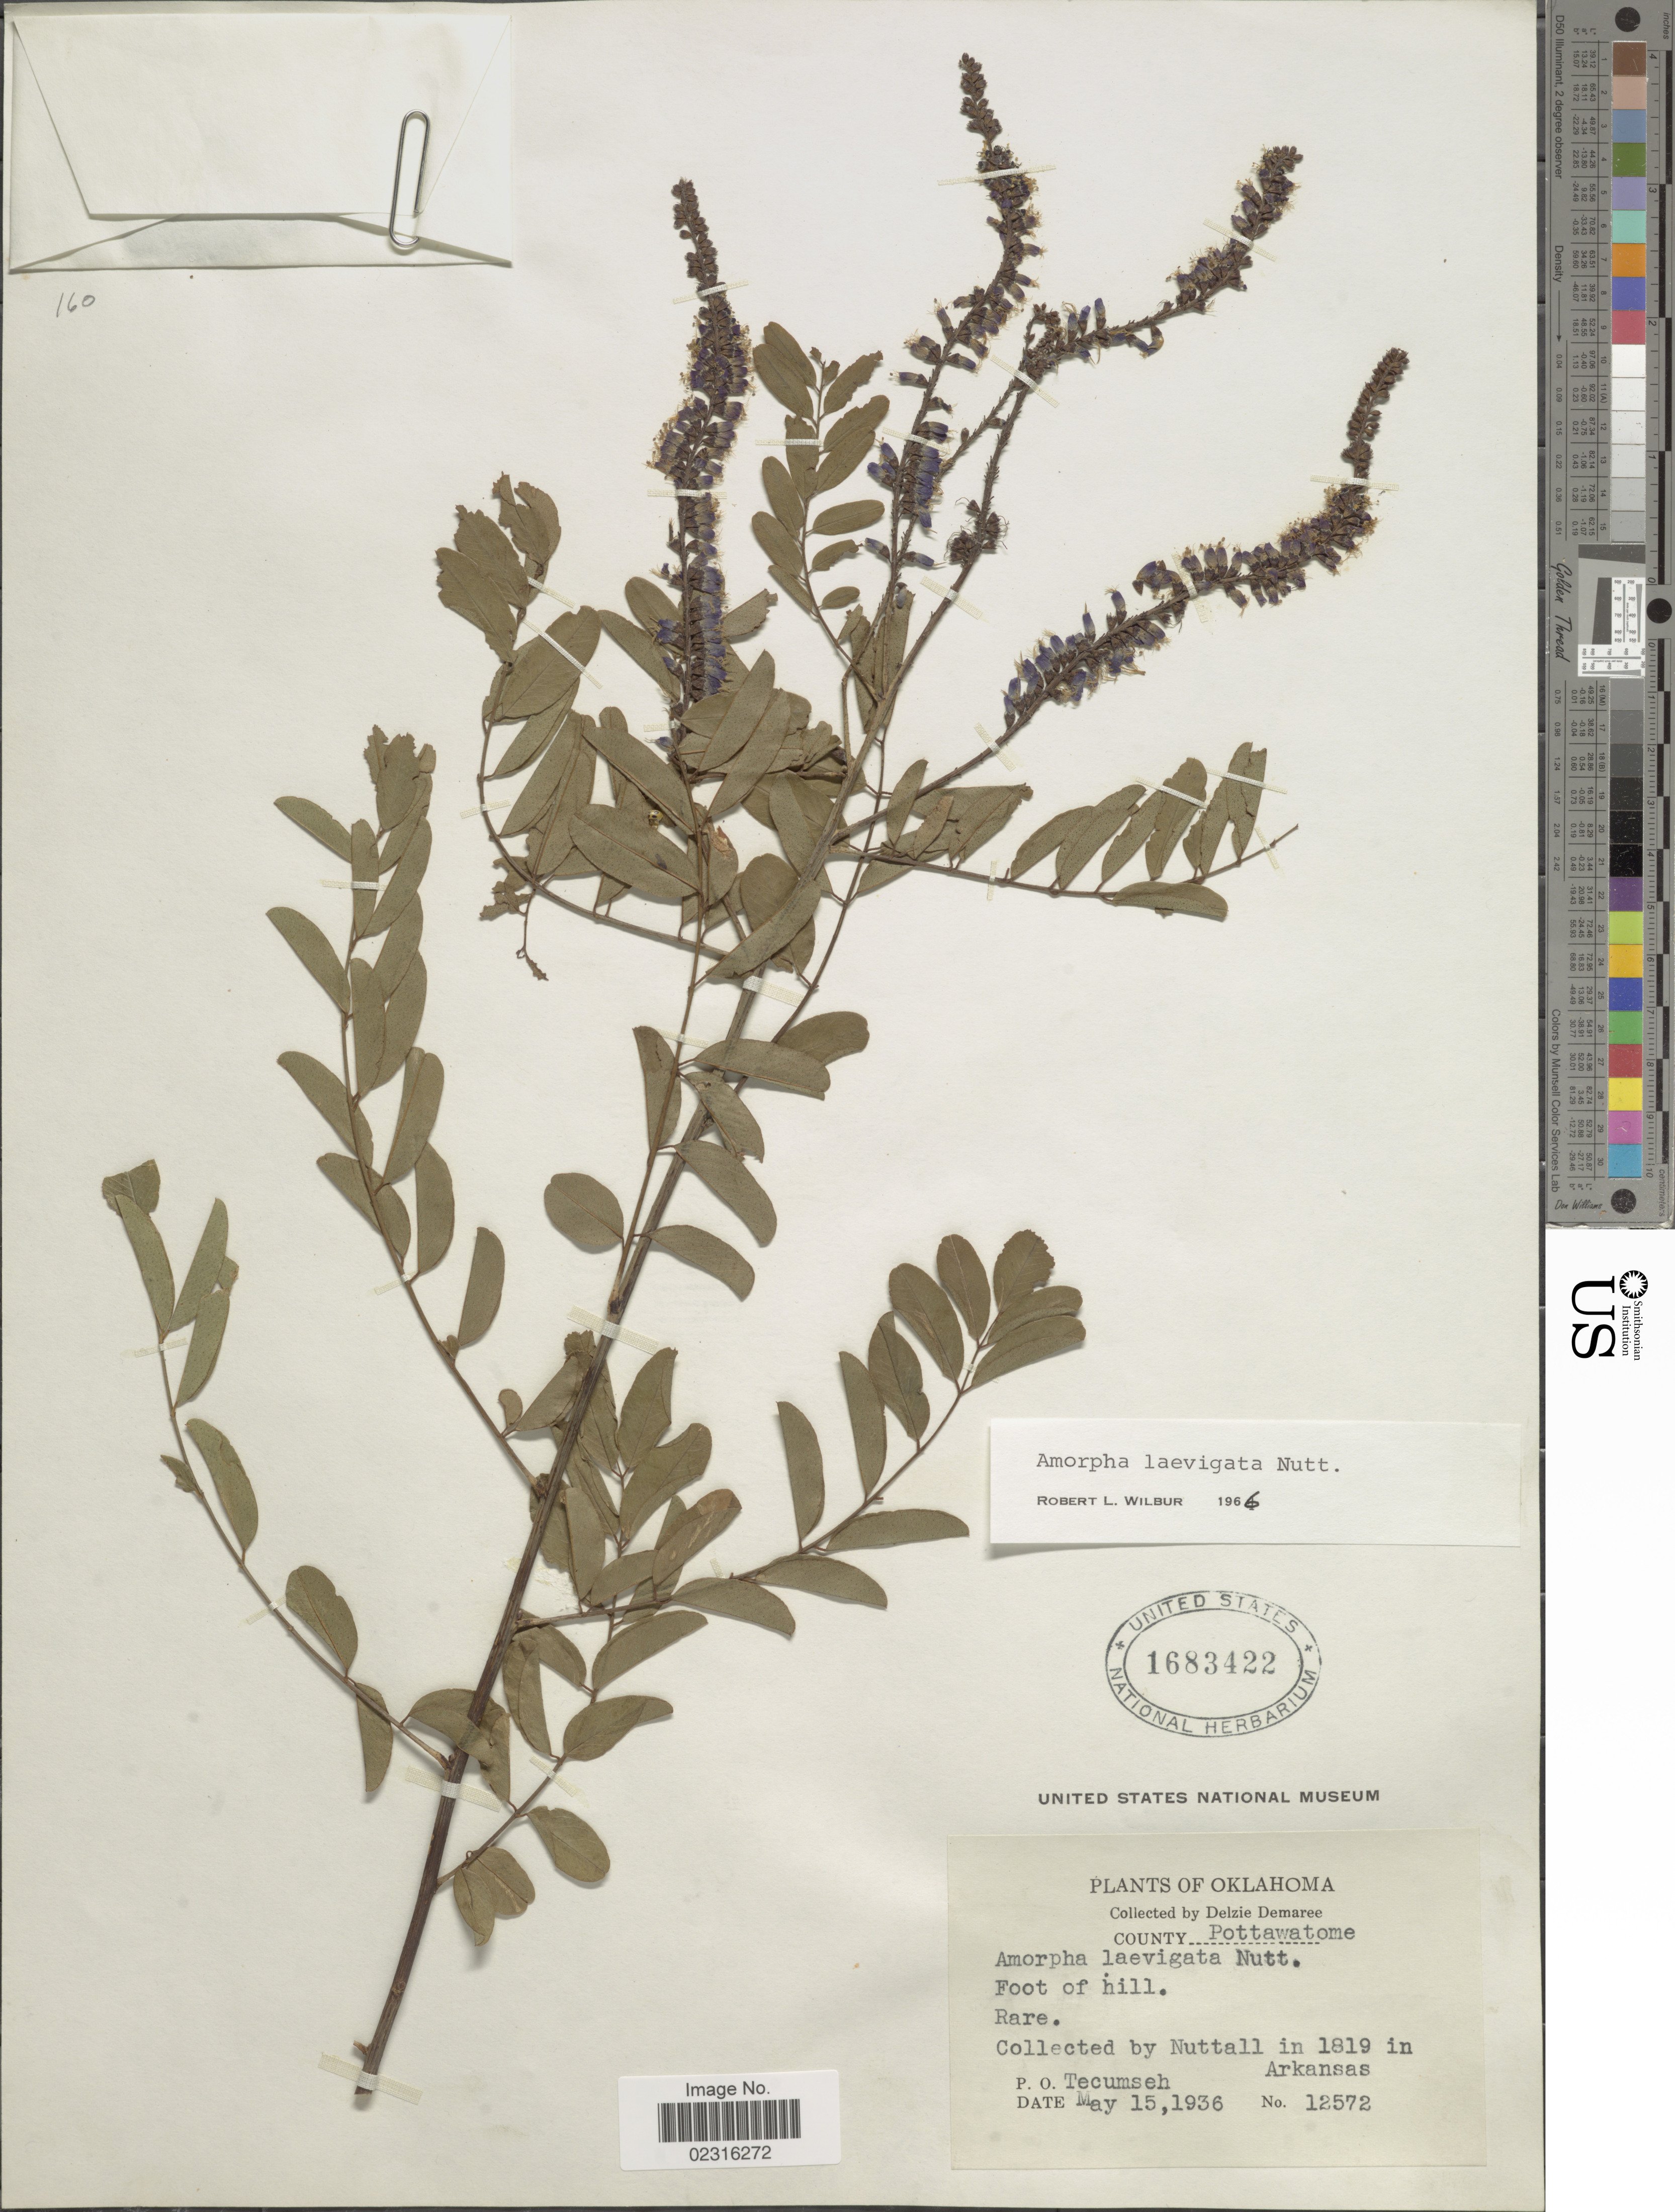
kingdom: Plantae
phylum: Tracheophyta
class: Magnoliopsida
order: Fabales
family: Fabaceae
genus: Amorpha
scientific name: Amorpha laevigata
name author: Nutt.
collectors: D. Demaree & Nuttall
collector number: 12572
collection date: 1936-05-15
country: United States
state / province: Oklahoma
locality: County Pottawatome, foot of hill, Arkansas [unsure placement], P.O. Tecumseh.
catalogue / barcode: US 1683422